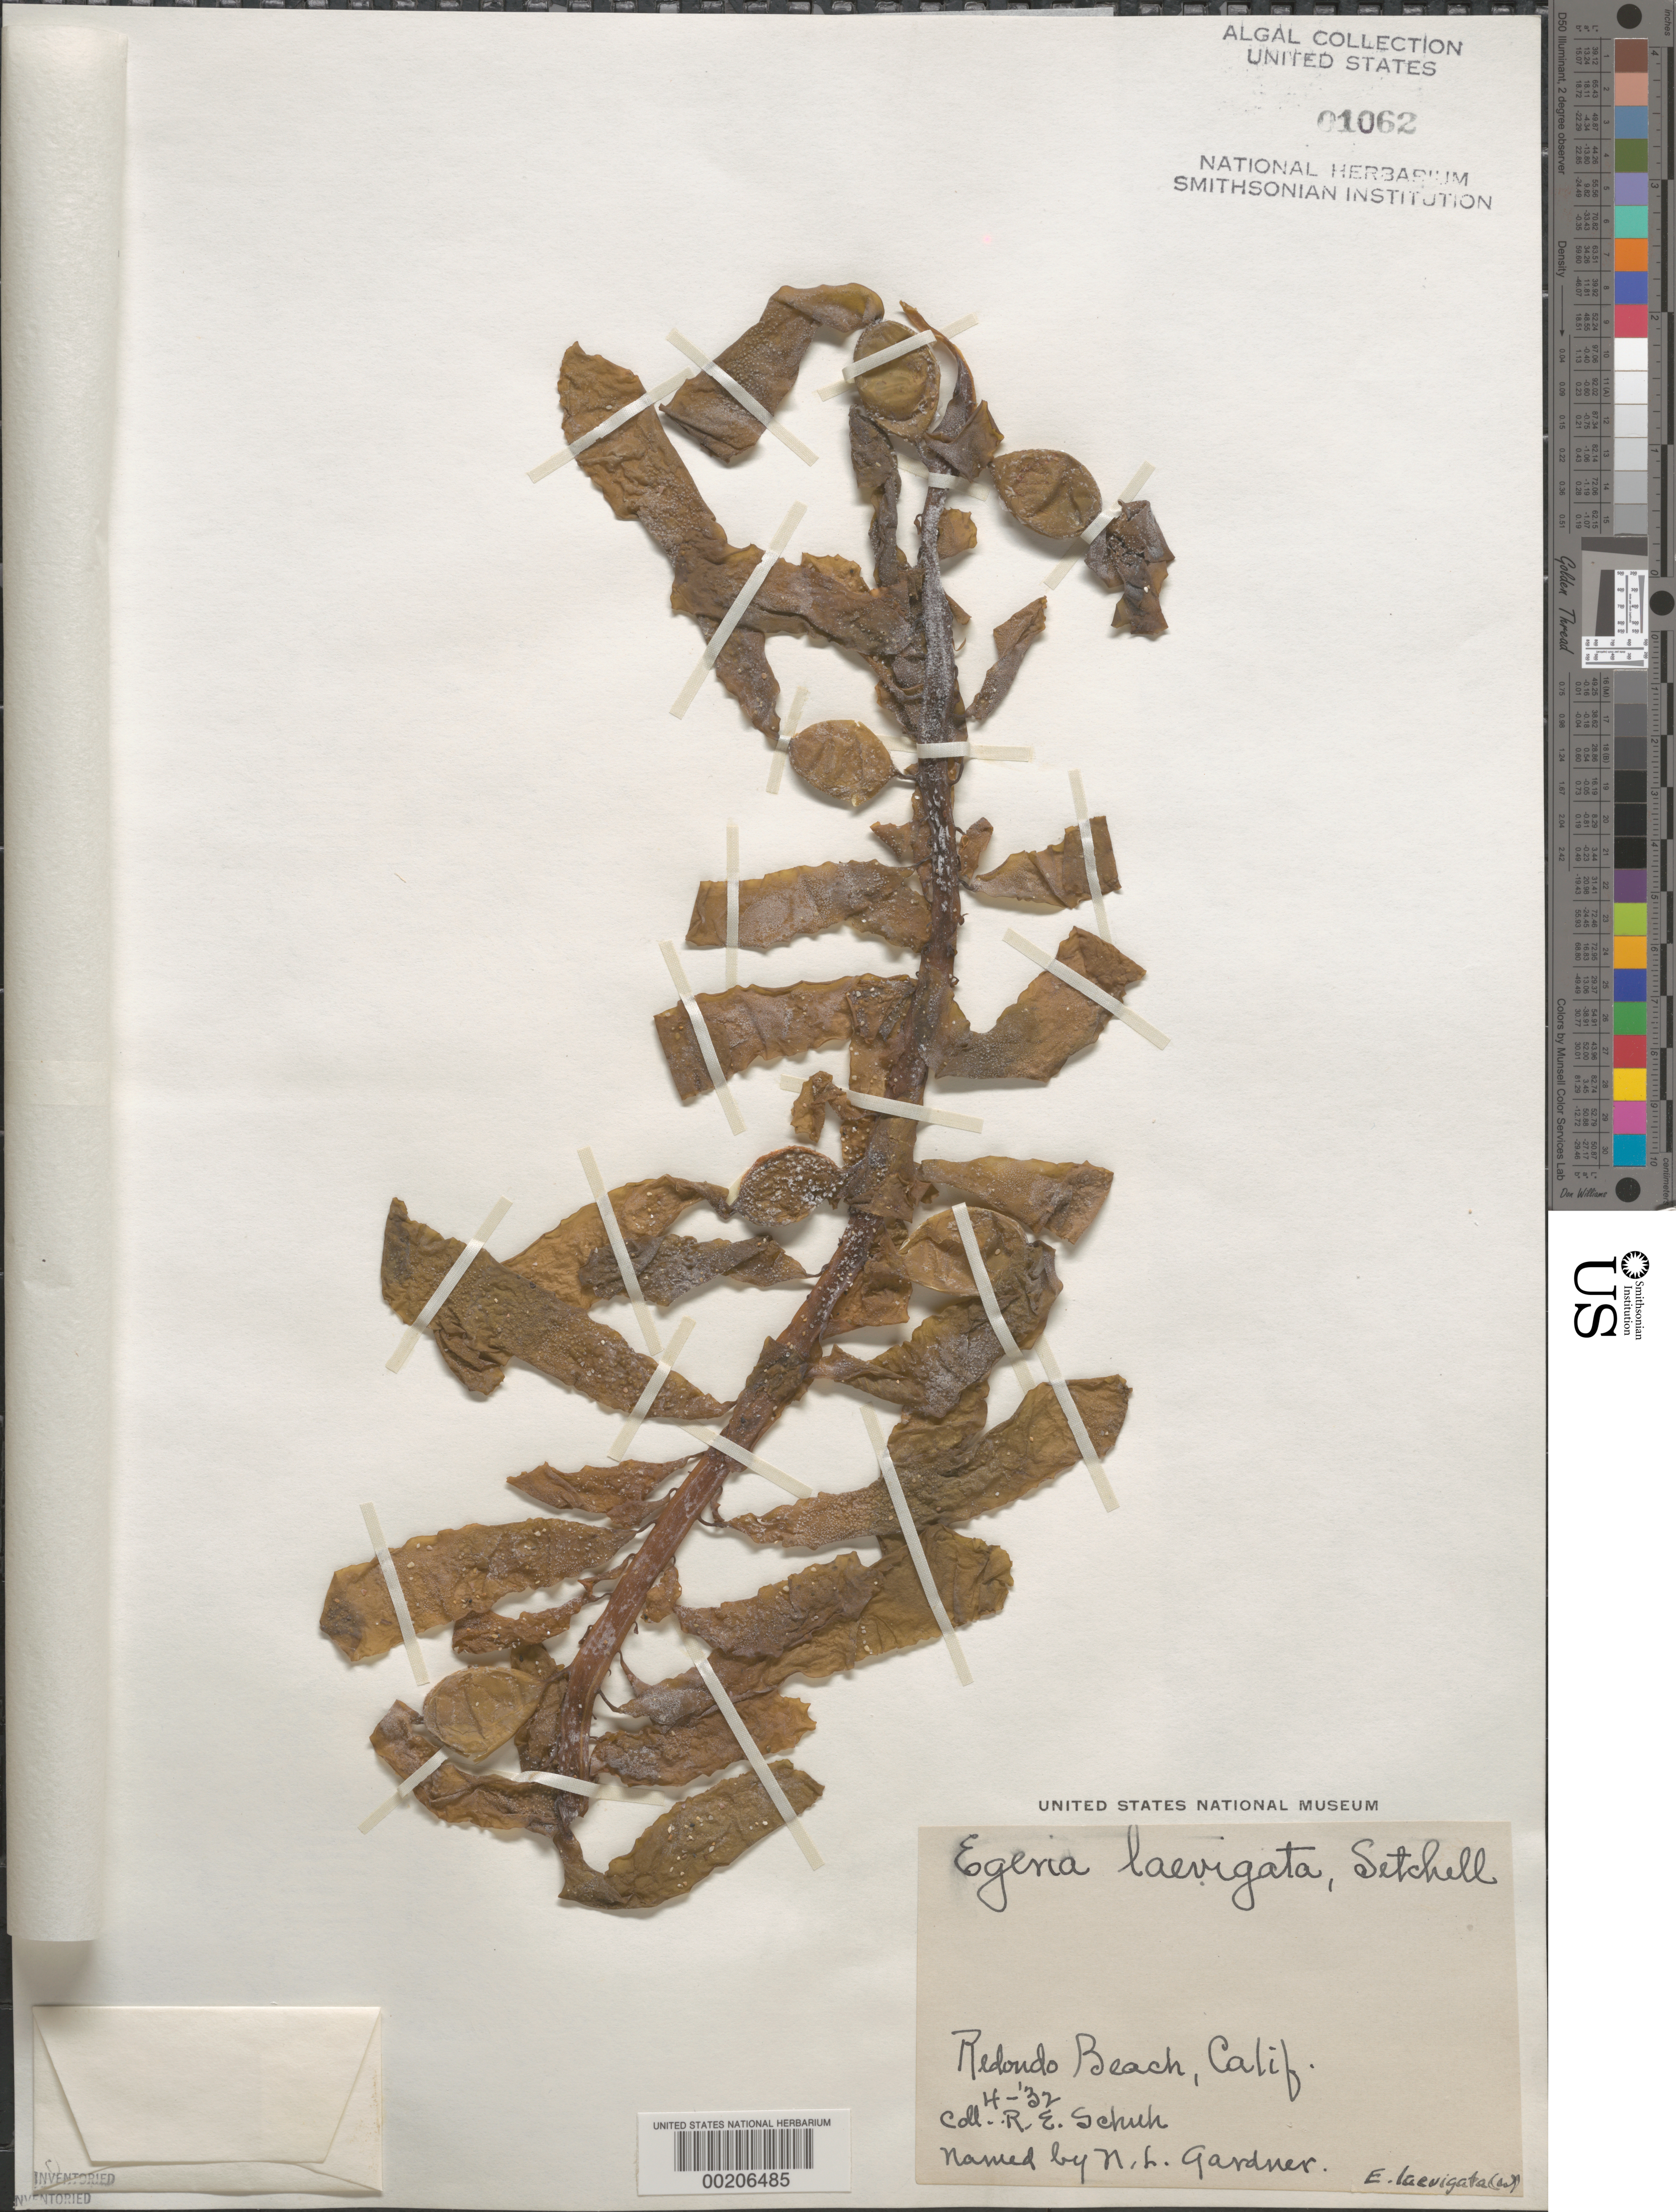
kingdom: Chromista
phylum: Ochrophyta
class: Phaeophyceae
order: Laminariales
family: Lessoniaceae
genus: Egregia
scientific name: Egregia menziesii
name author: (Turner) Aresch.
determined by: Algae name updating Project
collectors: R. Schuh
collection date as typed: Apr 1932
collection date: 1932-04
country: United States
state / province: California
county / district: Los Angeles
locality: Redondo Beach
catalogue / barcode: US 1062